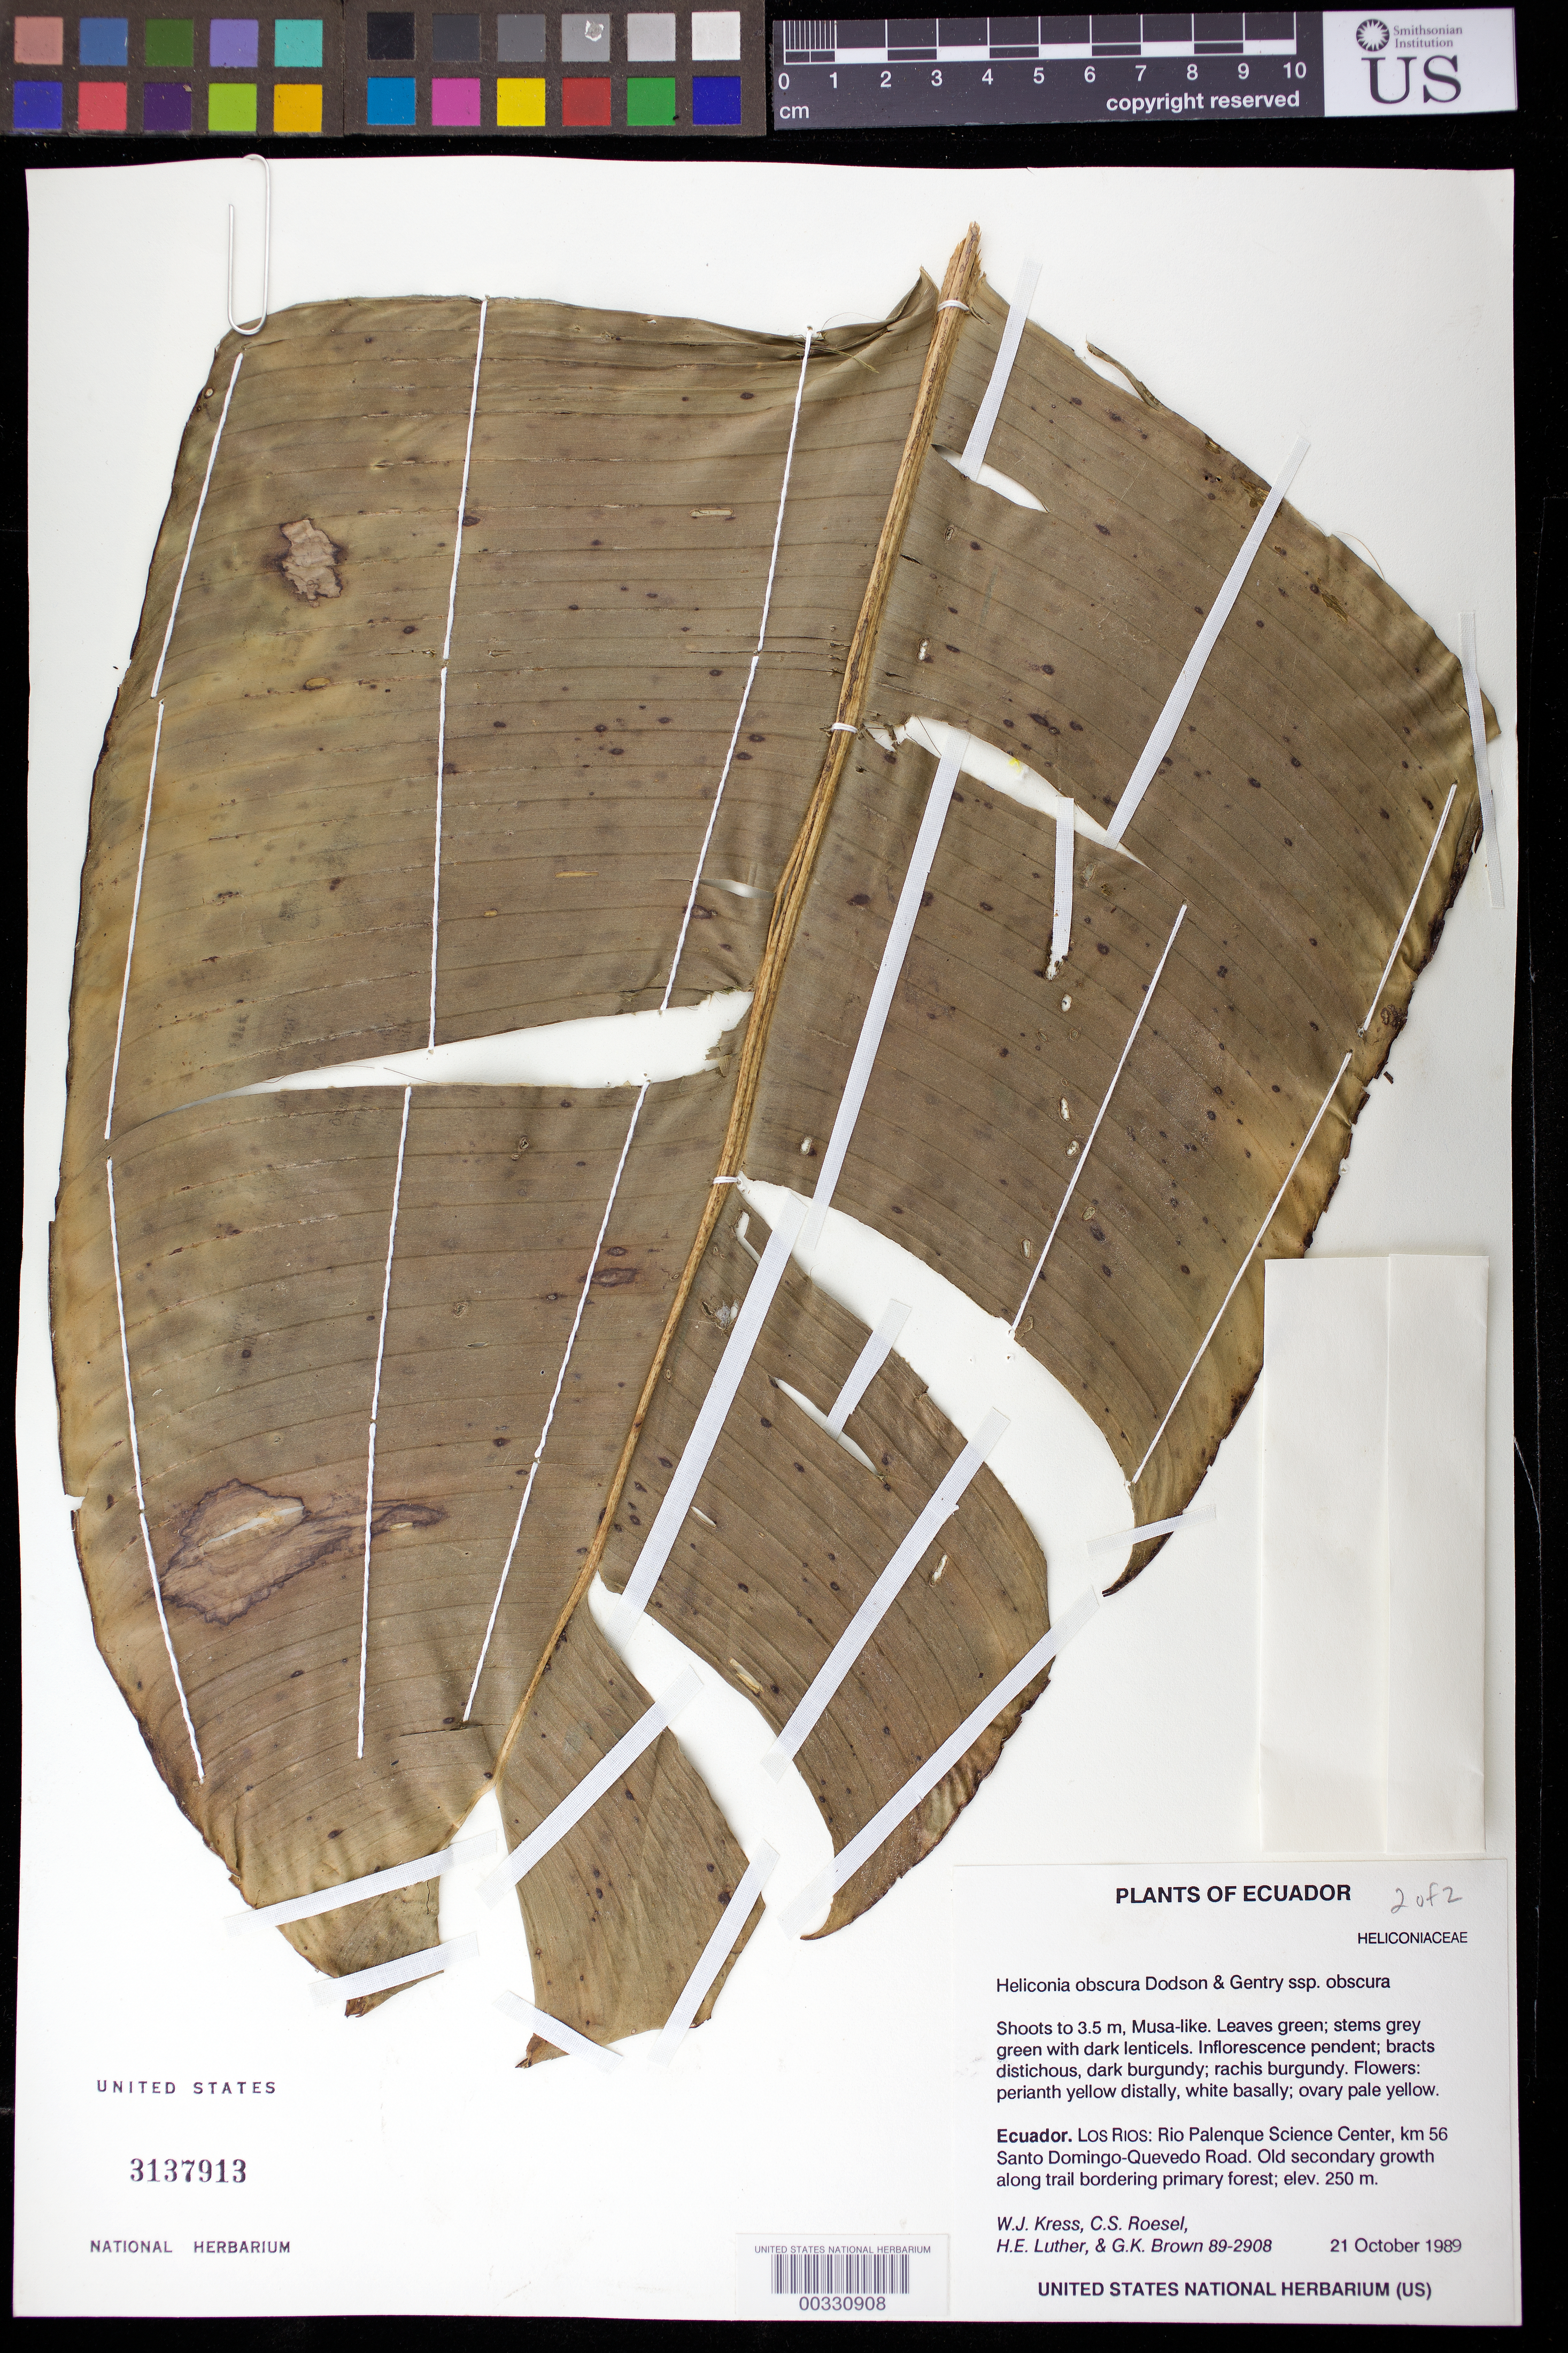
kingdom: Plantae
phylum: Tracheophyta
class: Liliopsida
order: Zingiberales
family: Heliconiaceae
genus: Heliconia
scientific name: Heliconia obscura subsp. obscura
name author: Dodson & Gentry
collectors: W. J. Kress, C. S. Roesel, Harry E. Luther & G. K. Brown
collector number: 89-2908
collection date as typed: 21 Oct 1989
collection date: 1989-10-21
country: Ecuador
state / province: Los Ríos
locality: Rio palenque science center, km 56 Santo Domingo-Quevedo road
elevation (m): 250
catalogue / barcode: US 3137913